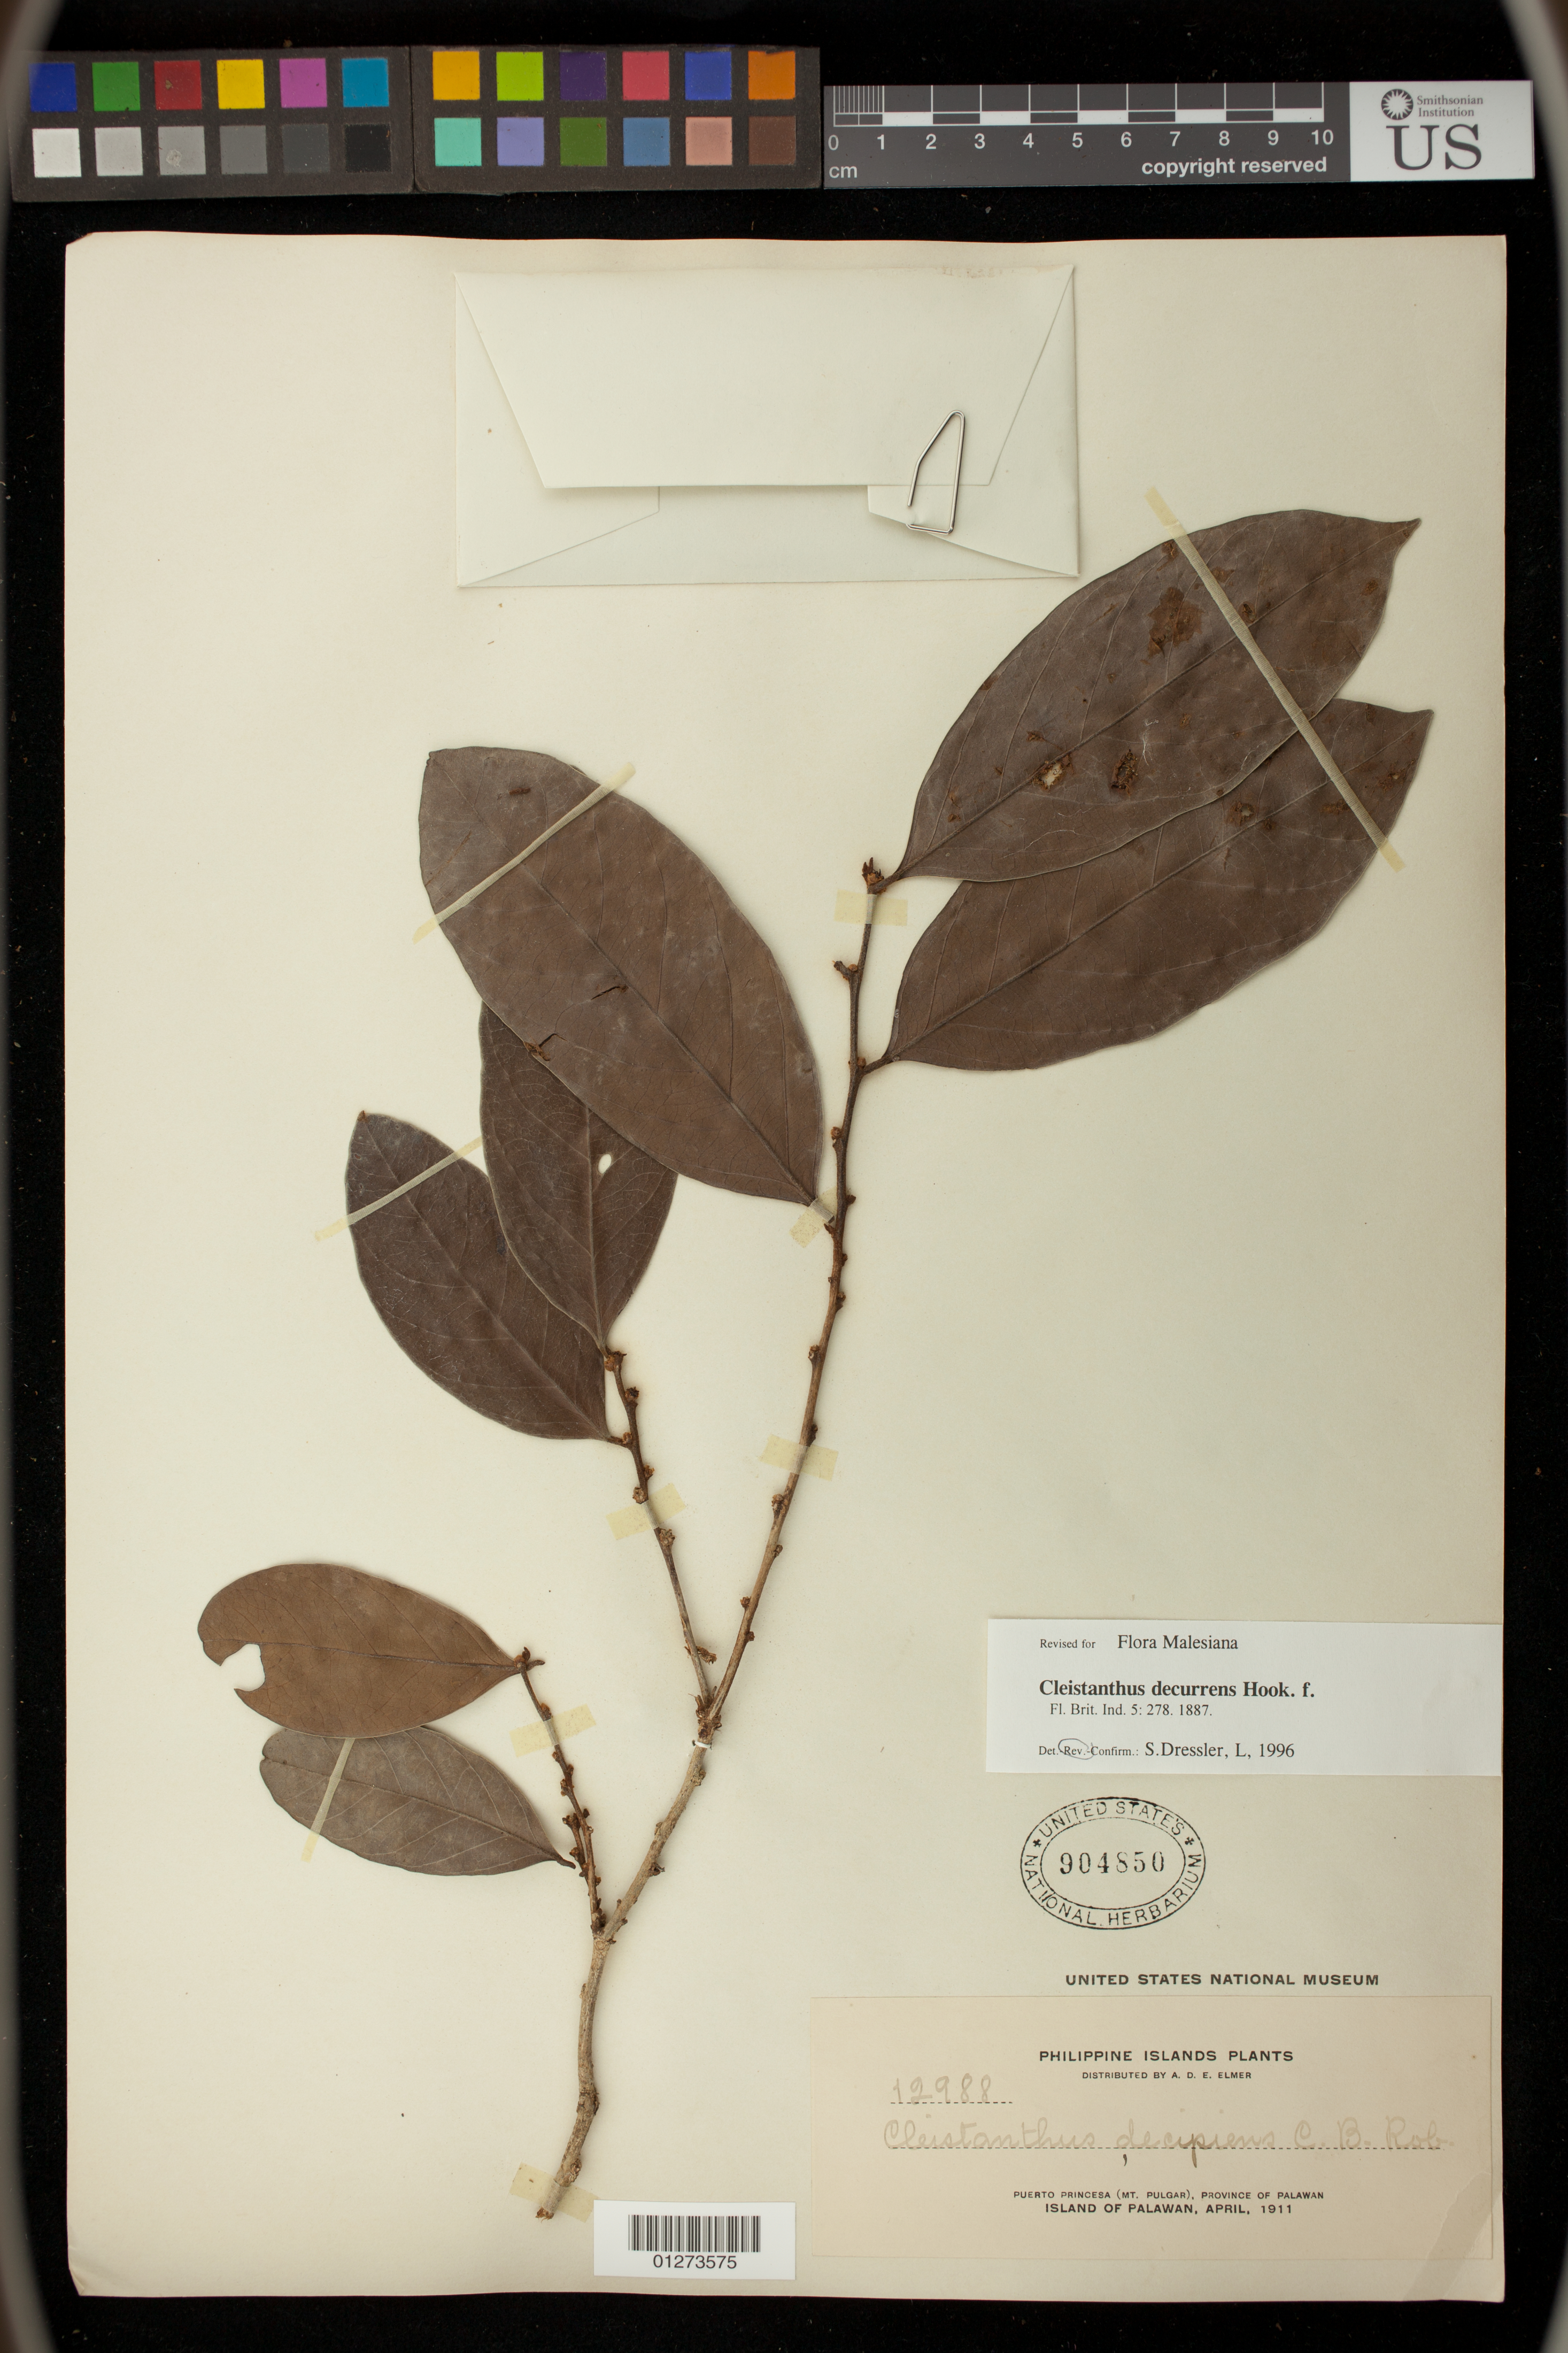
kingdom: Plantae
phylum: Tracheophyta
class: Magnoliopsida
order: Malpighiales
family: Phyllanthaceae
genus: Cleistanthus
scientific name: Cleistanthus decurrens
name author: Hook. f.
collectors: A. D. E. Elmer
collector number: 12988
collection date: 1911-04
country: Philippines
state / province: Mimaropa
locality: Puerto Princesa (Mt Pulgar), Province of Palawan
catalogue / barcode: US 904850